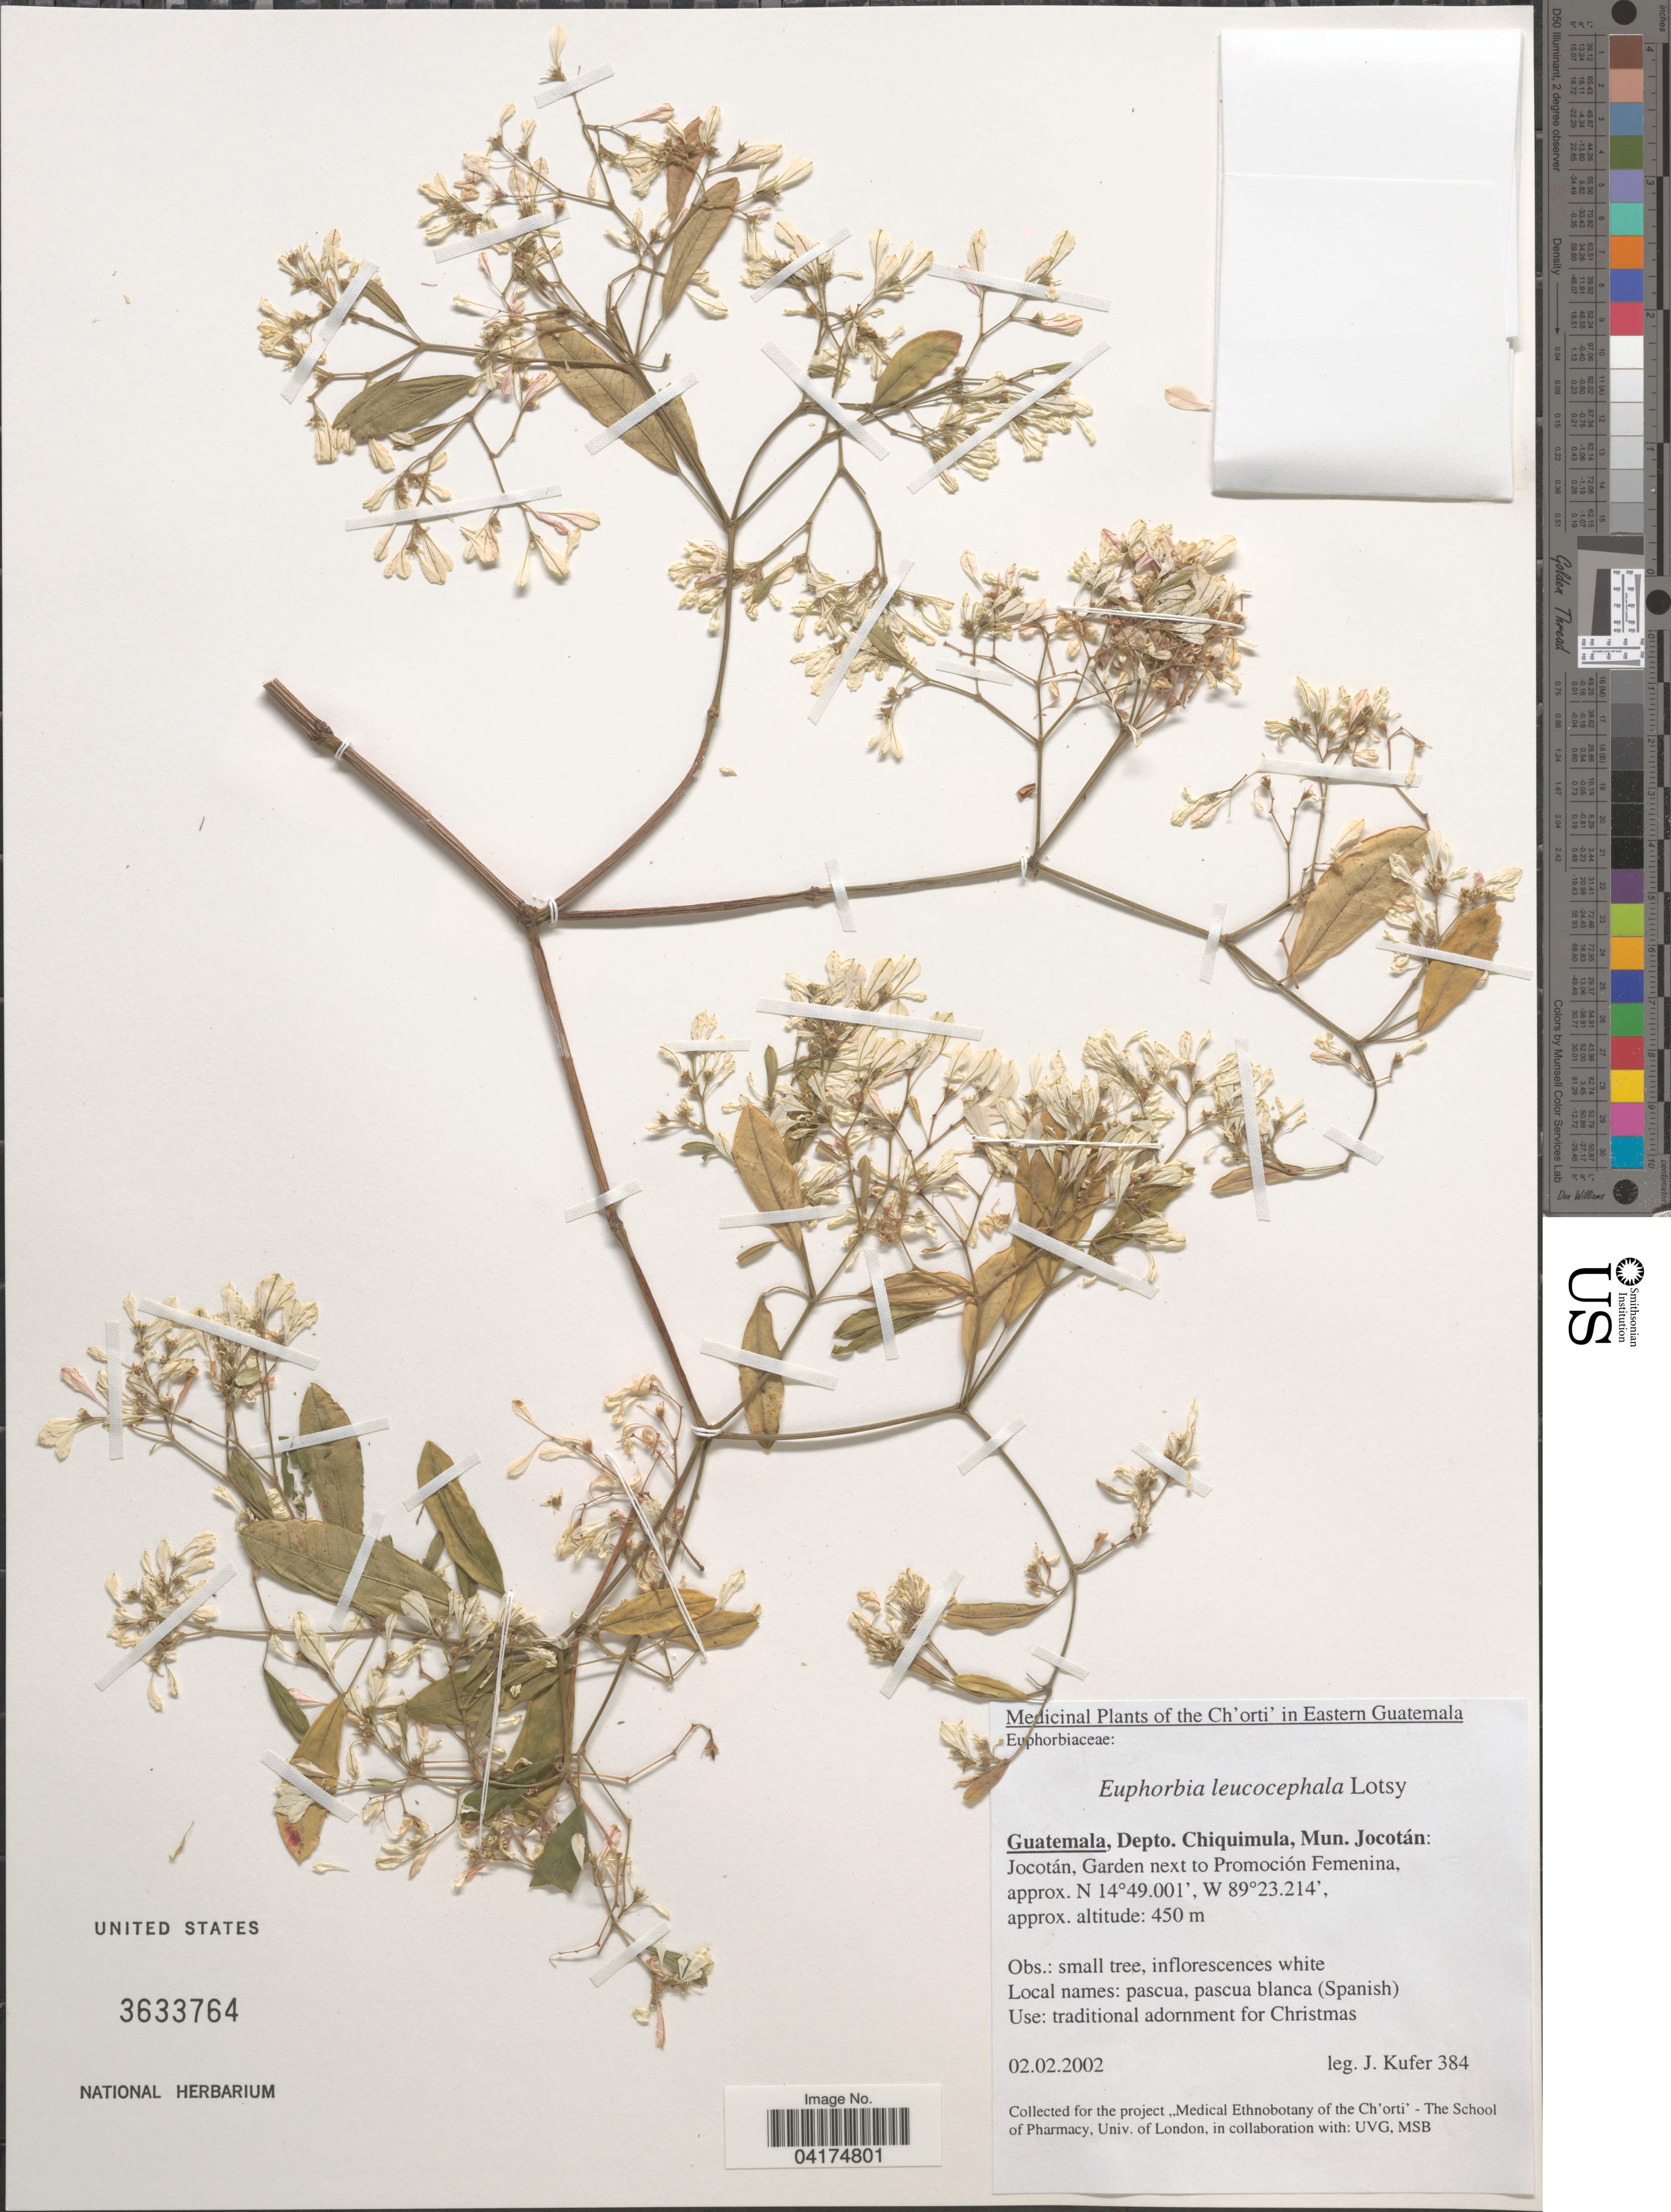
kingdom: Plantae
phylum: Tracheophyta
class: Magnoliopsida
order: Malpighiales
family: Euphorbiaceae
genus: Euphorbia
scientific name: Euphorbia leucocephala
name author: Lotsy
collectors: J. Kufer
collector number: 384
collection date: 2002-02-02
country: Guatemala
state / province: Chiquimula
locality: Depto. Chiquimula, Mun. Jocotán: Jocotán, Garden next to Promoción Femenina.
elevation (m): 450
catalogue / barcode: US 3633764